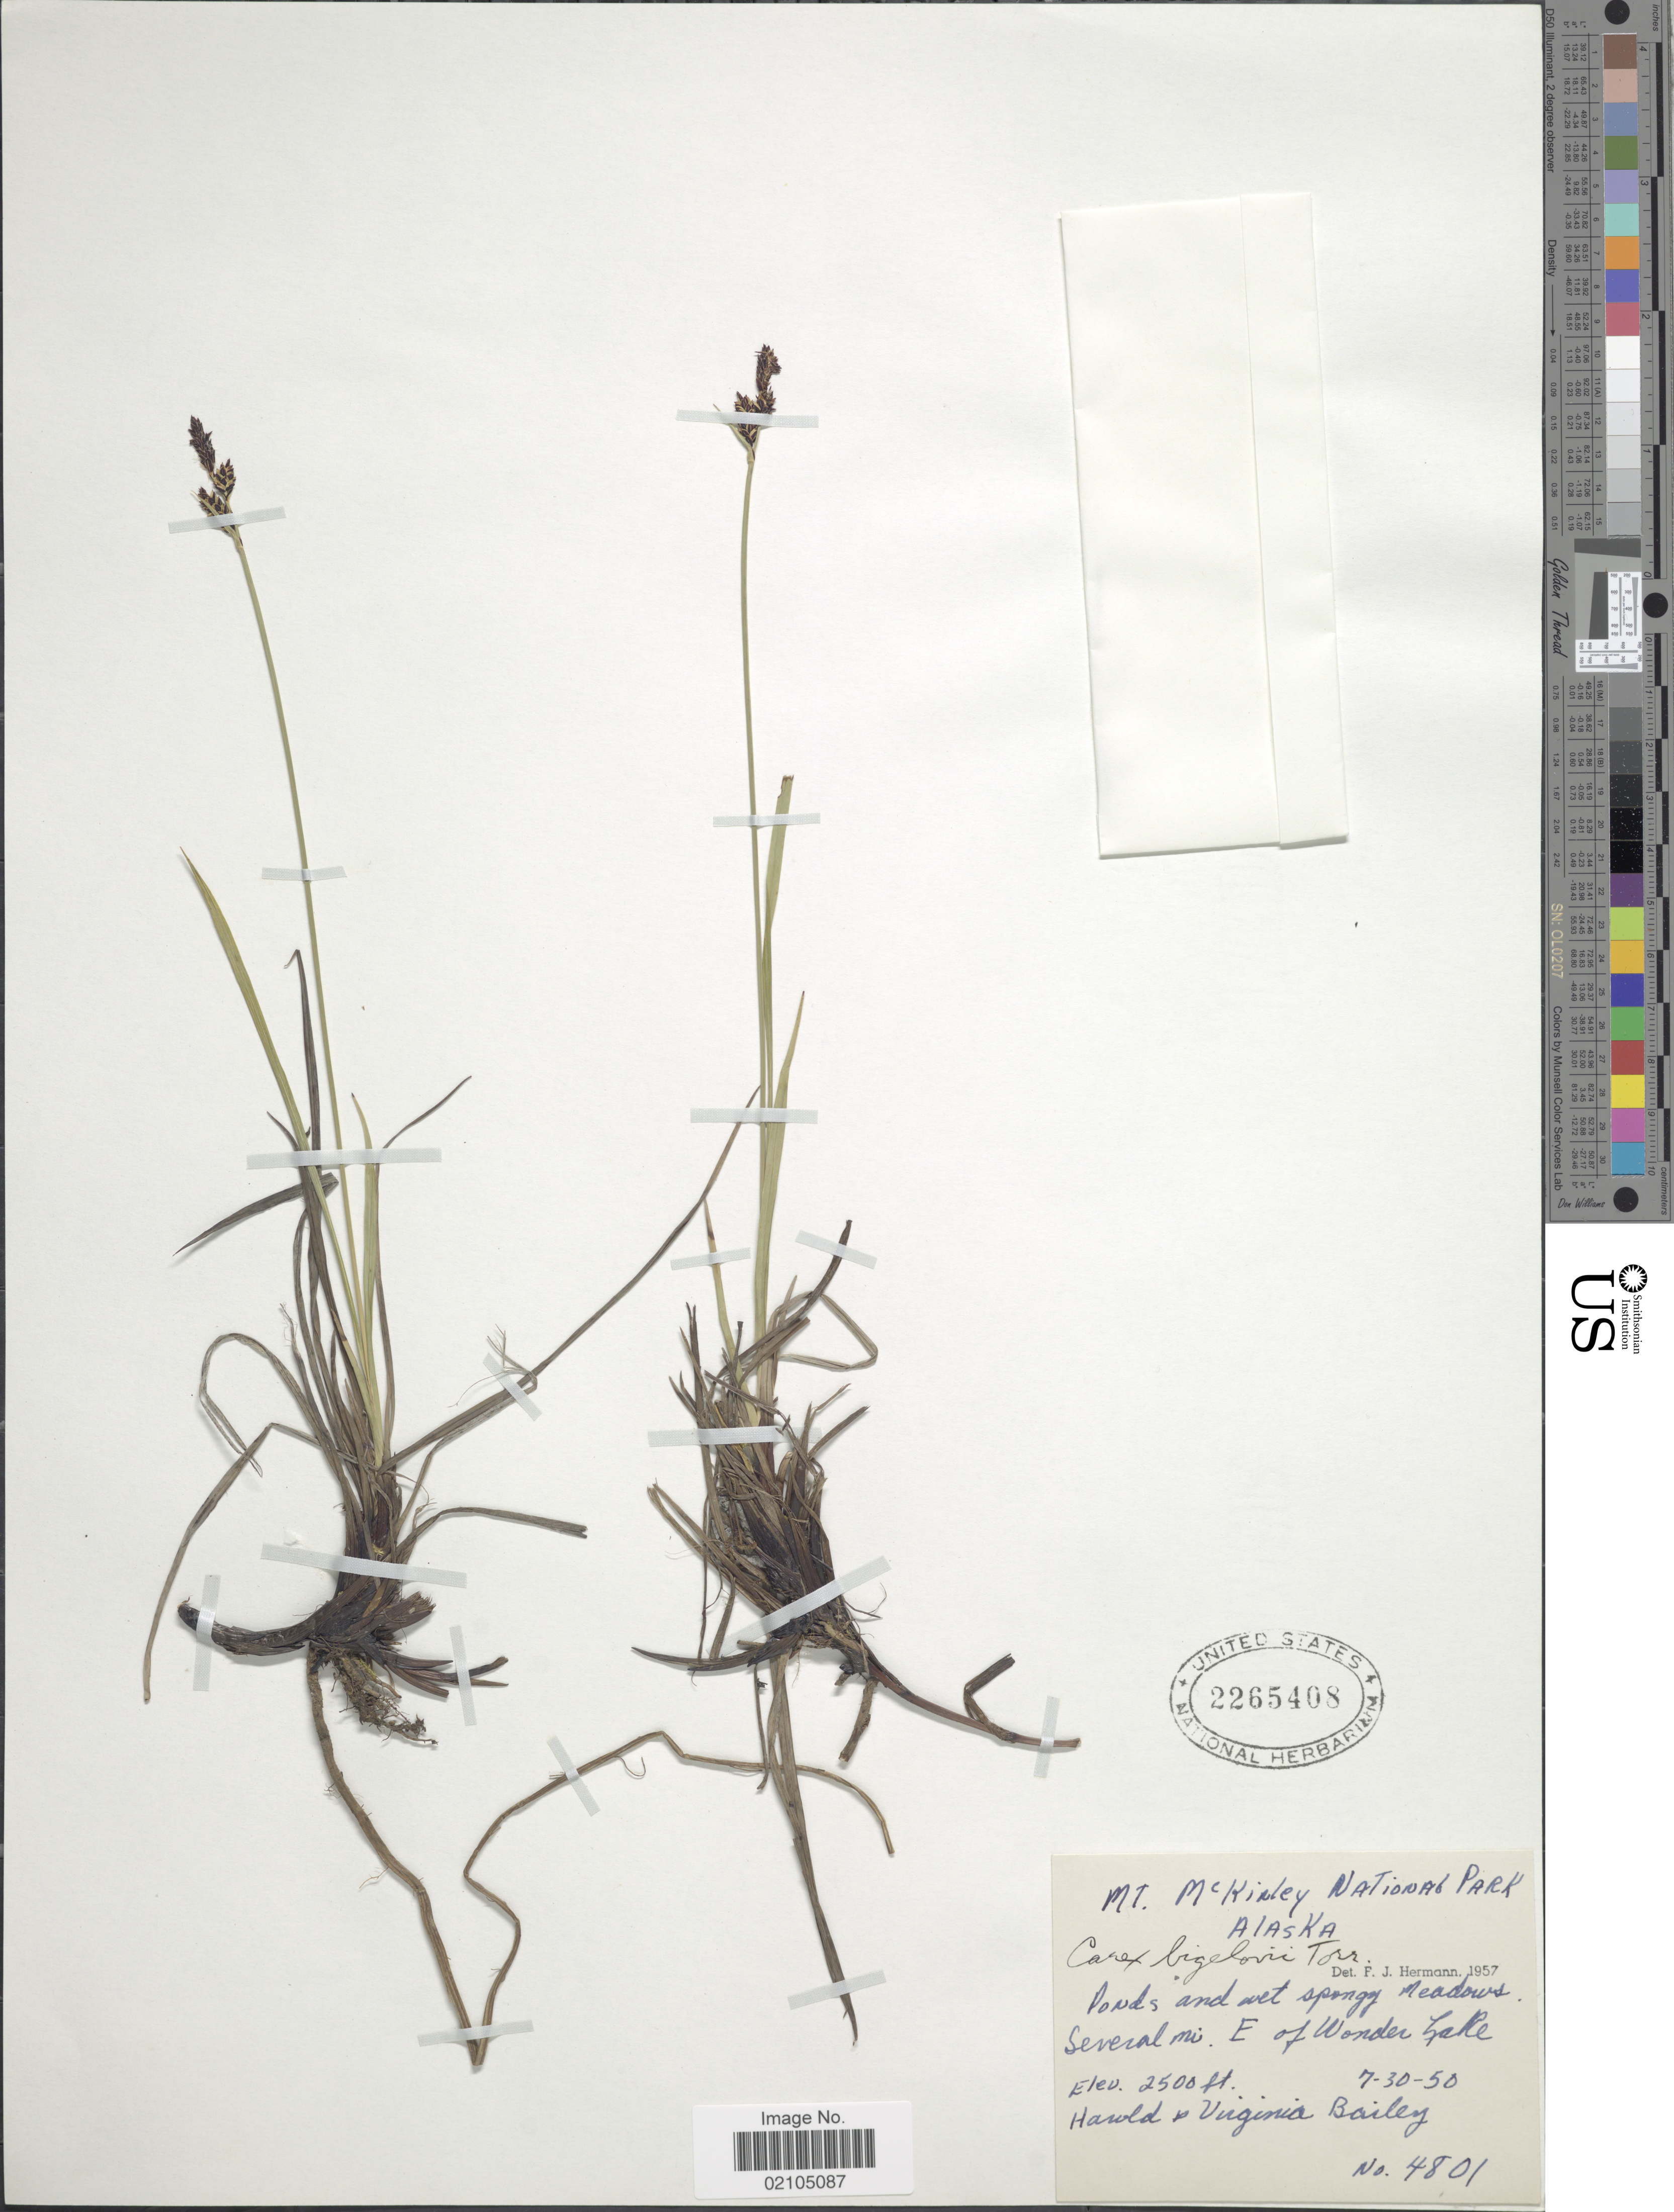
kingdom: Plantae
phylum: Tracheophyta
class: Liliopsida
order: Poales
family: Cyperaceae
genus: Carex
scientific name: Carex bigelowii subsp. lugens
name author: (Holm) T.V. Egorova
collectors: H. Bailey & V. L. Bailey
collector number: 4801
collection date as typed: Transcribed d/m/y: 30/7/50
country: United States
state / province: Alaska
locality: Mt. McKinley National Park, Ponds and wet spongy Meadows. Several mi. E of Wonder Lake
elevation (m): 762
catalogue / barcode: US 2265408